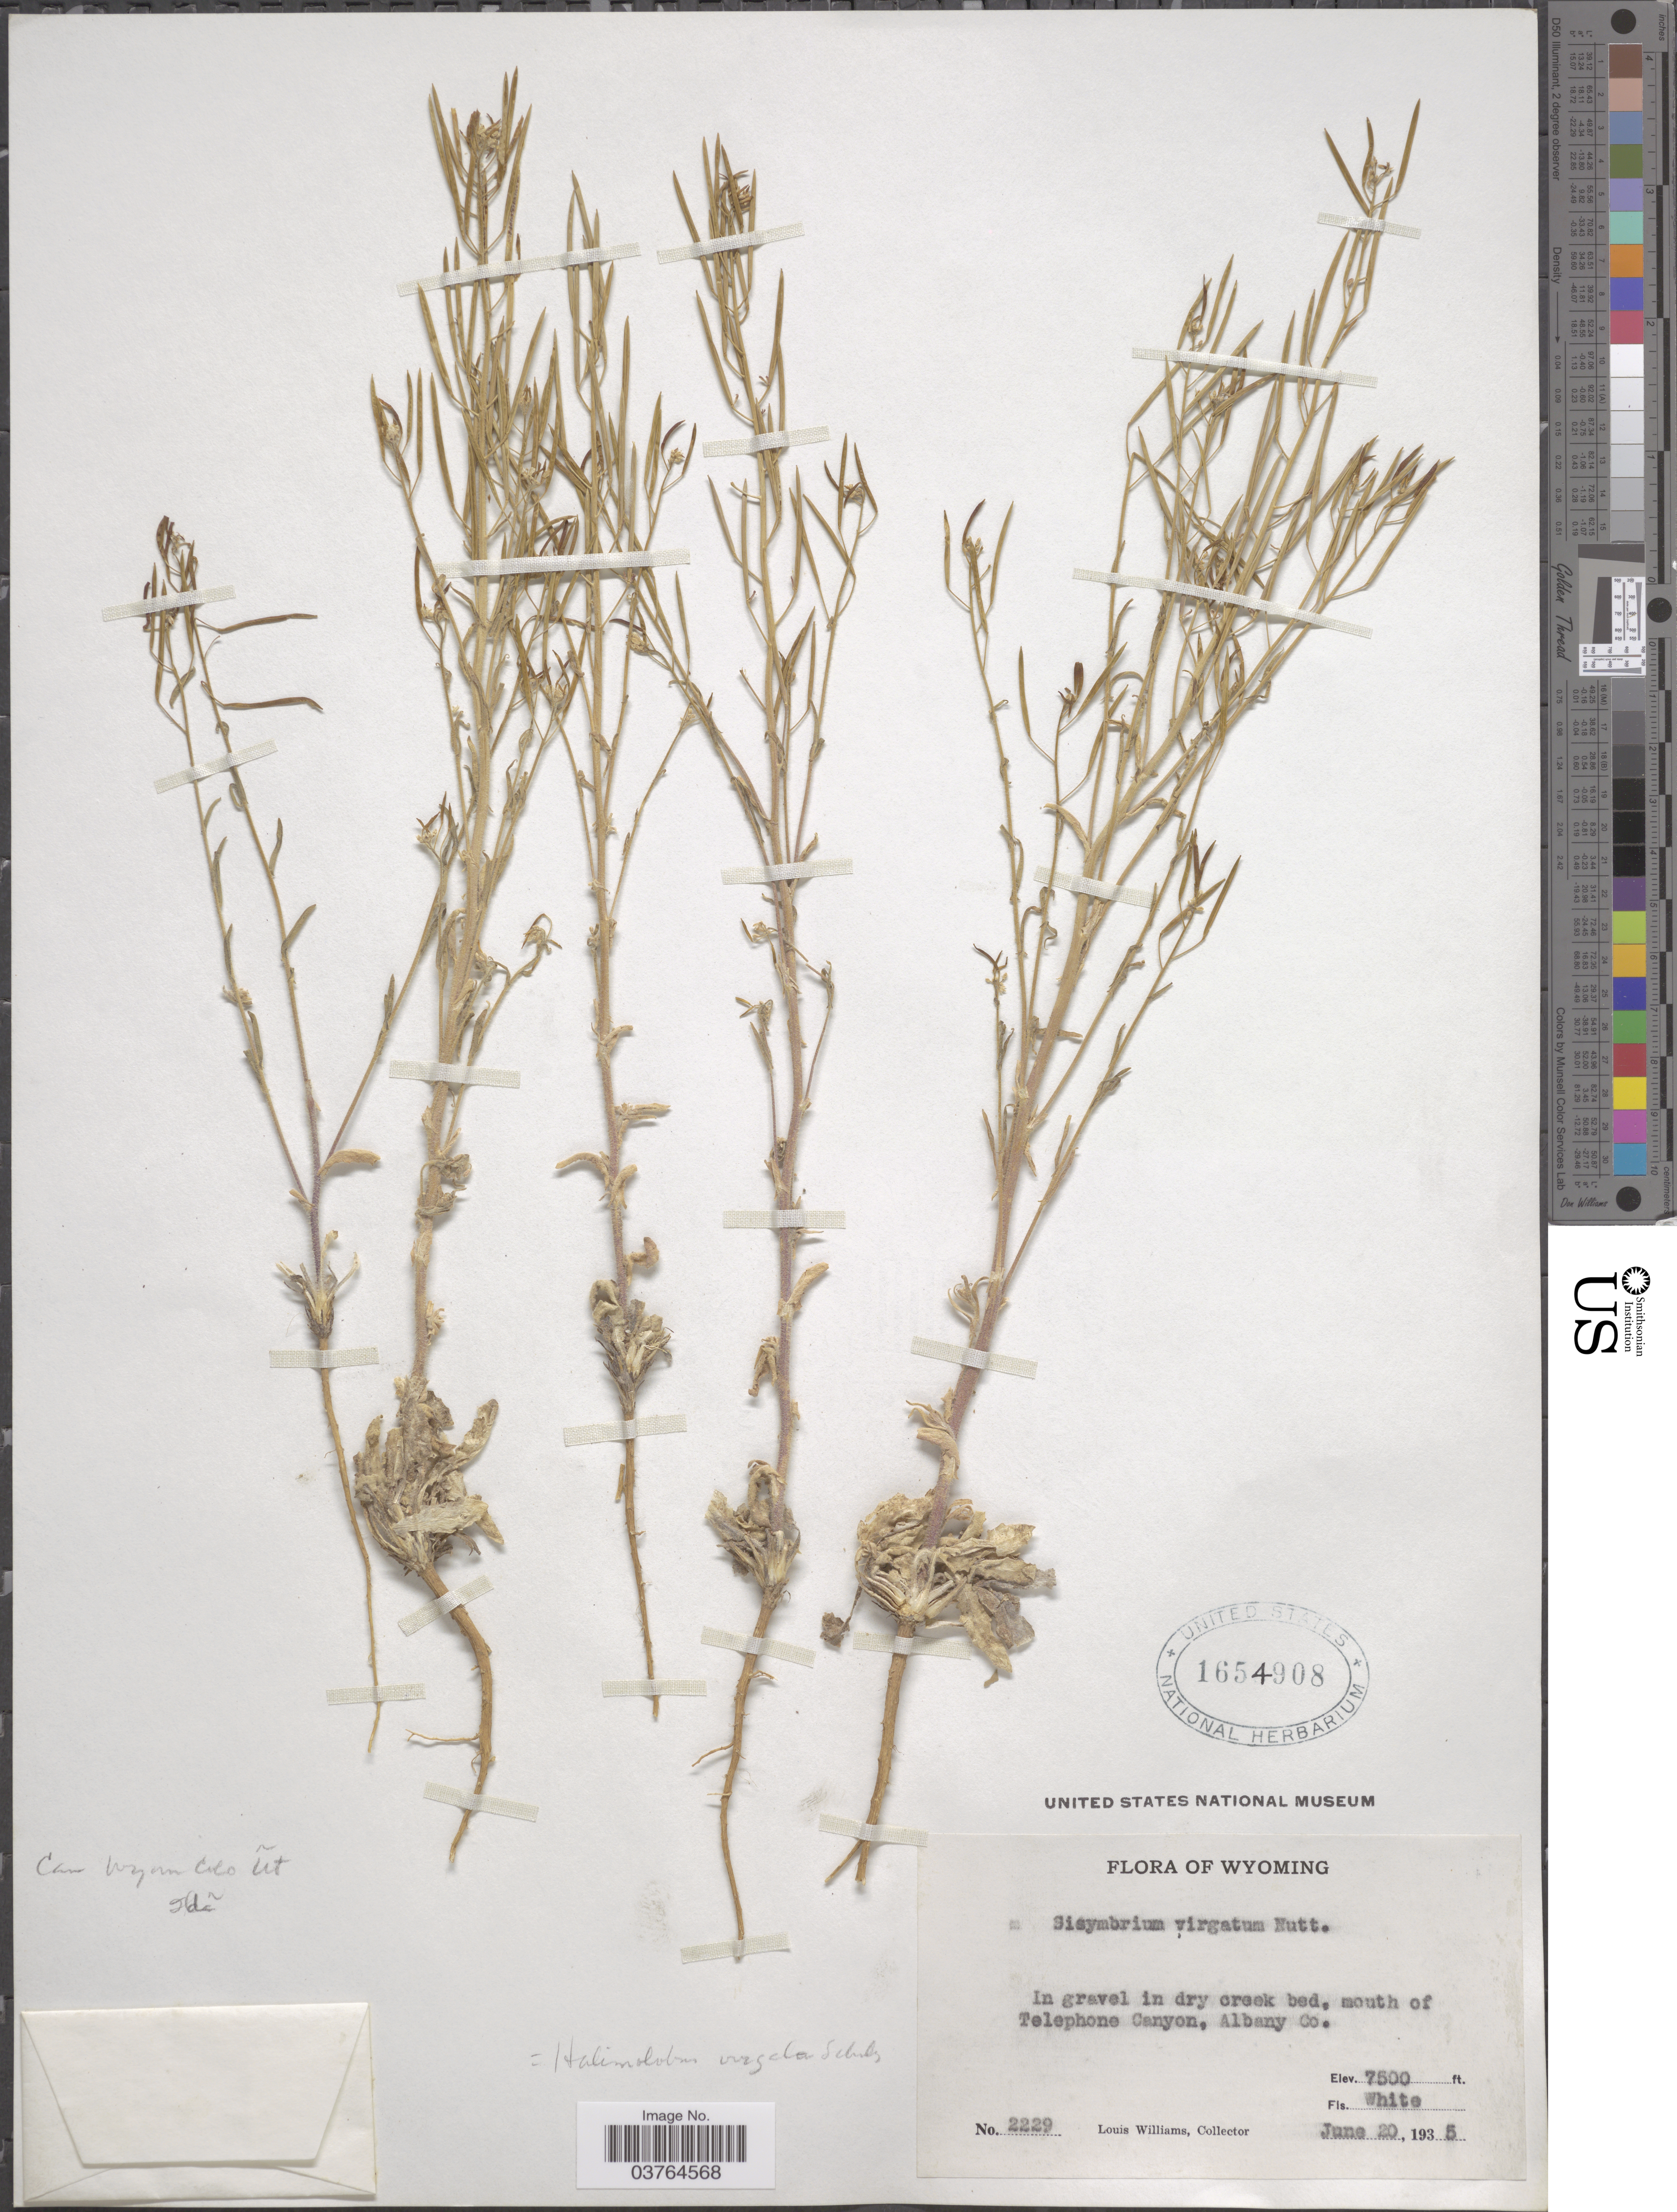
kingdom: Plantae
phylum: Tracheophyta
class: Magnoliopsida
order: Brassicales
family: Brassicaceae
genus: Transberingia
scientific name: Transberingia bursifolia subsp. virgata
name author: (Nutt.) Al-Shehbaz & O'Kane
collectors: L. Williams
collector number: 2229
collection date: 1935-06-20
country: United States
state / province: Wyoming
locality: Mouth of Telephone Canyon, Albany Co.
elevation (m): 2286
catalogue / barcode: US 1654908